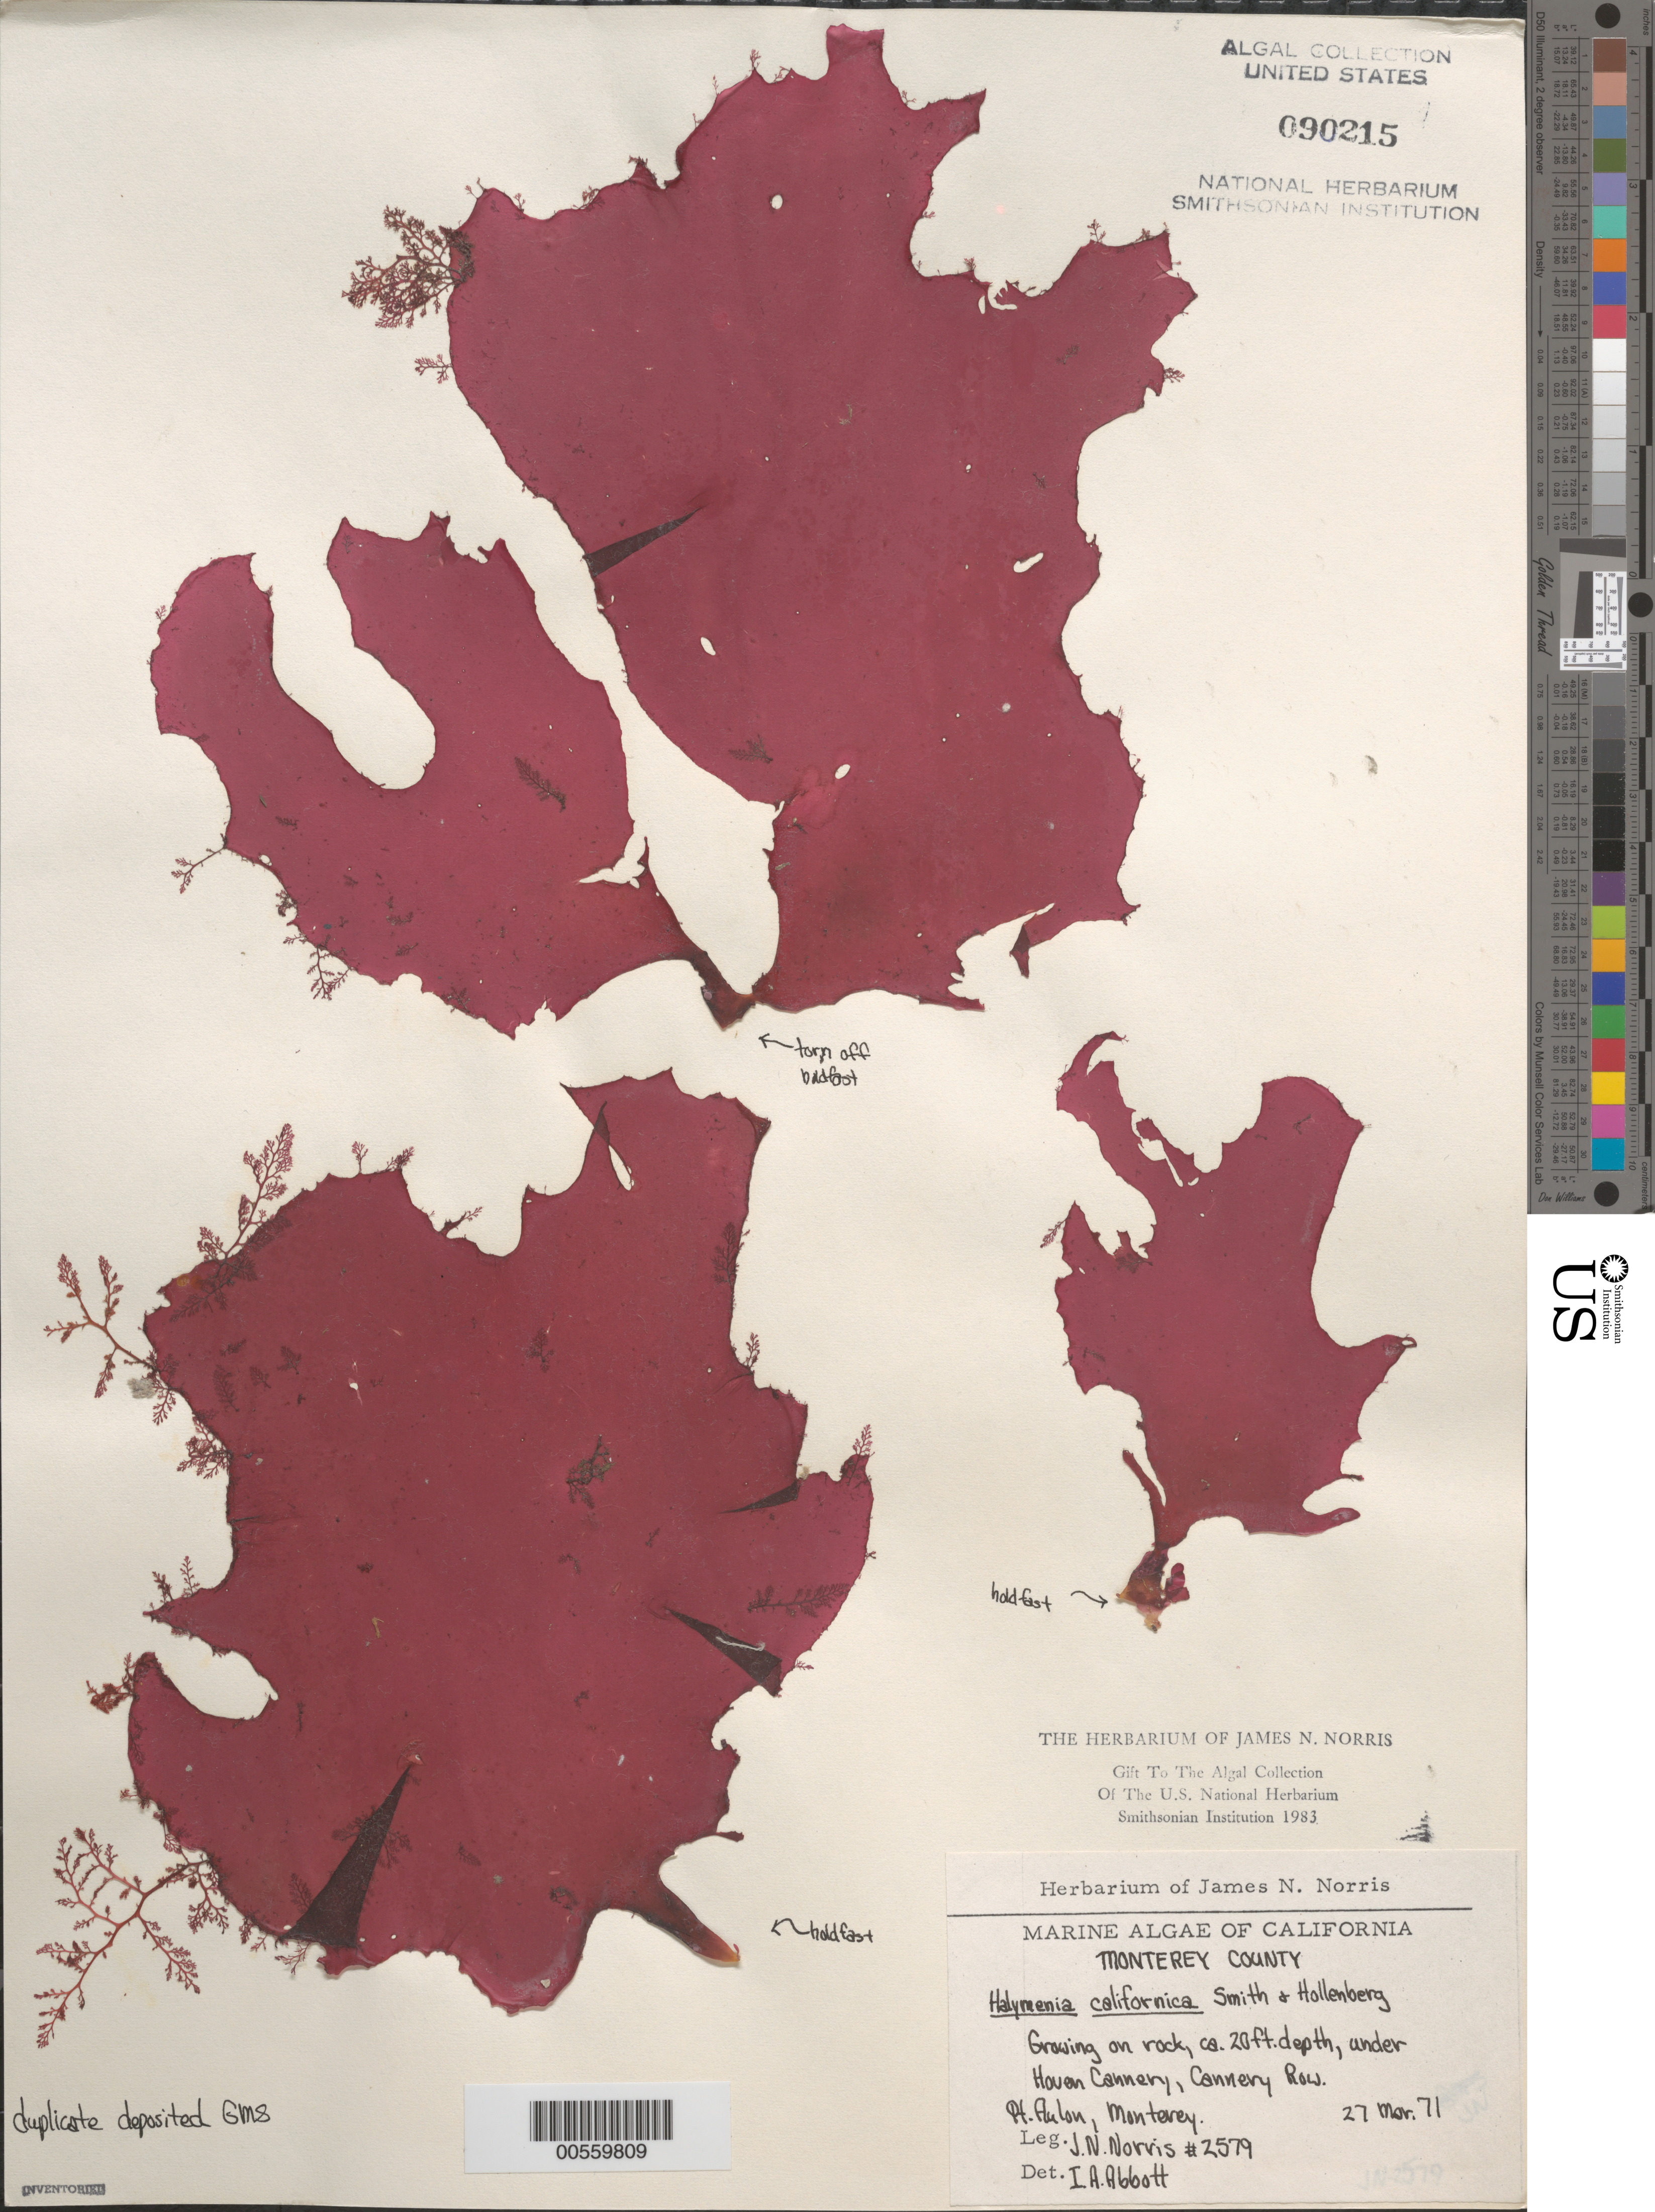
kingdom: Plantae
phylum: Rhodophyta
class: Florideophyceae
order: Halymeniales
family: Halymeniaceae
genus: Halymenia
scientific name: Halymenia californica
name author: G.M. Sm. & Hollenb.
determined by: Abbott, Isabella A.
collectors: J. N. Norris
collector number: JN-2579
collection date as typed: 27 Mar 1971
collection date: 1971-03-27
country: United States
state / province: California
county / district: Monterey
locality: Cannery Row, Point Aulon, Monterey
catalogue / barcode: US 90215